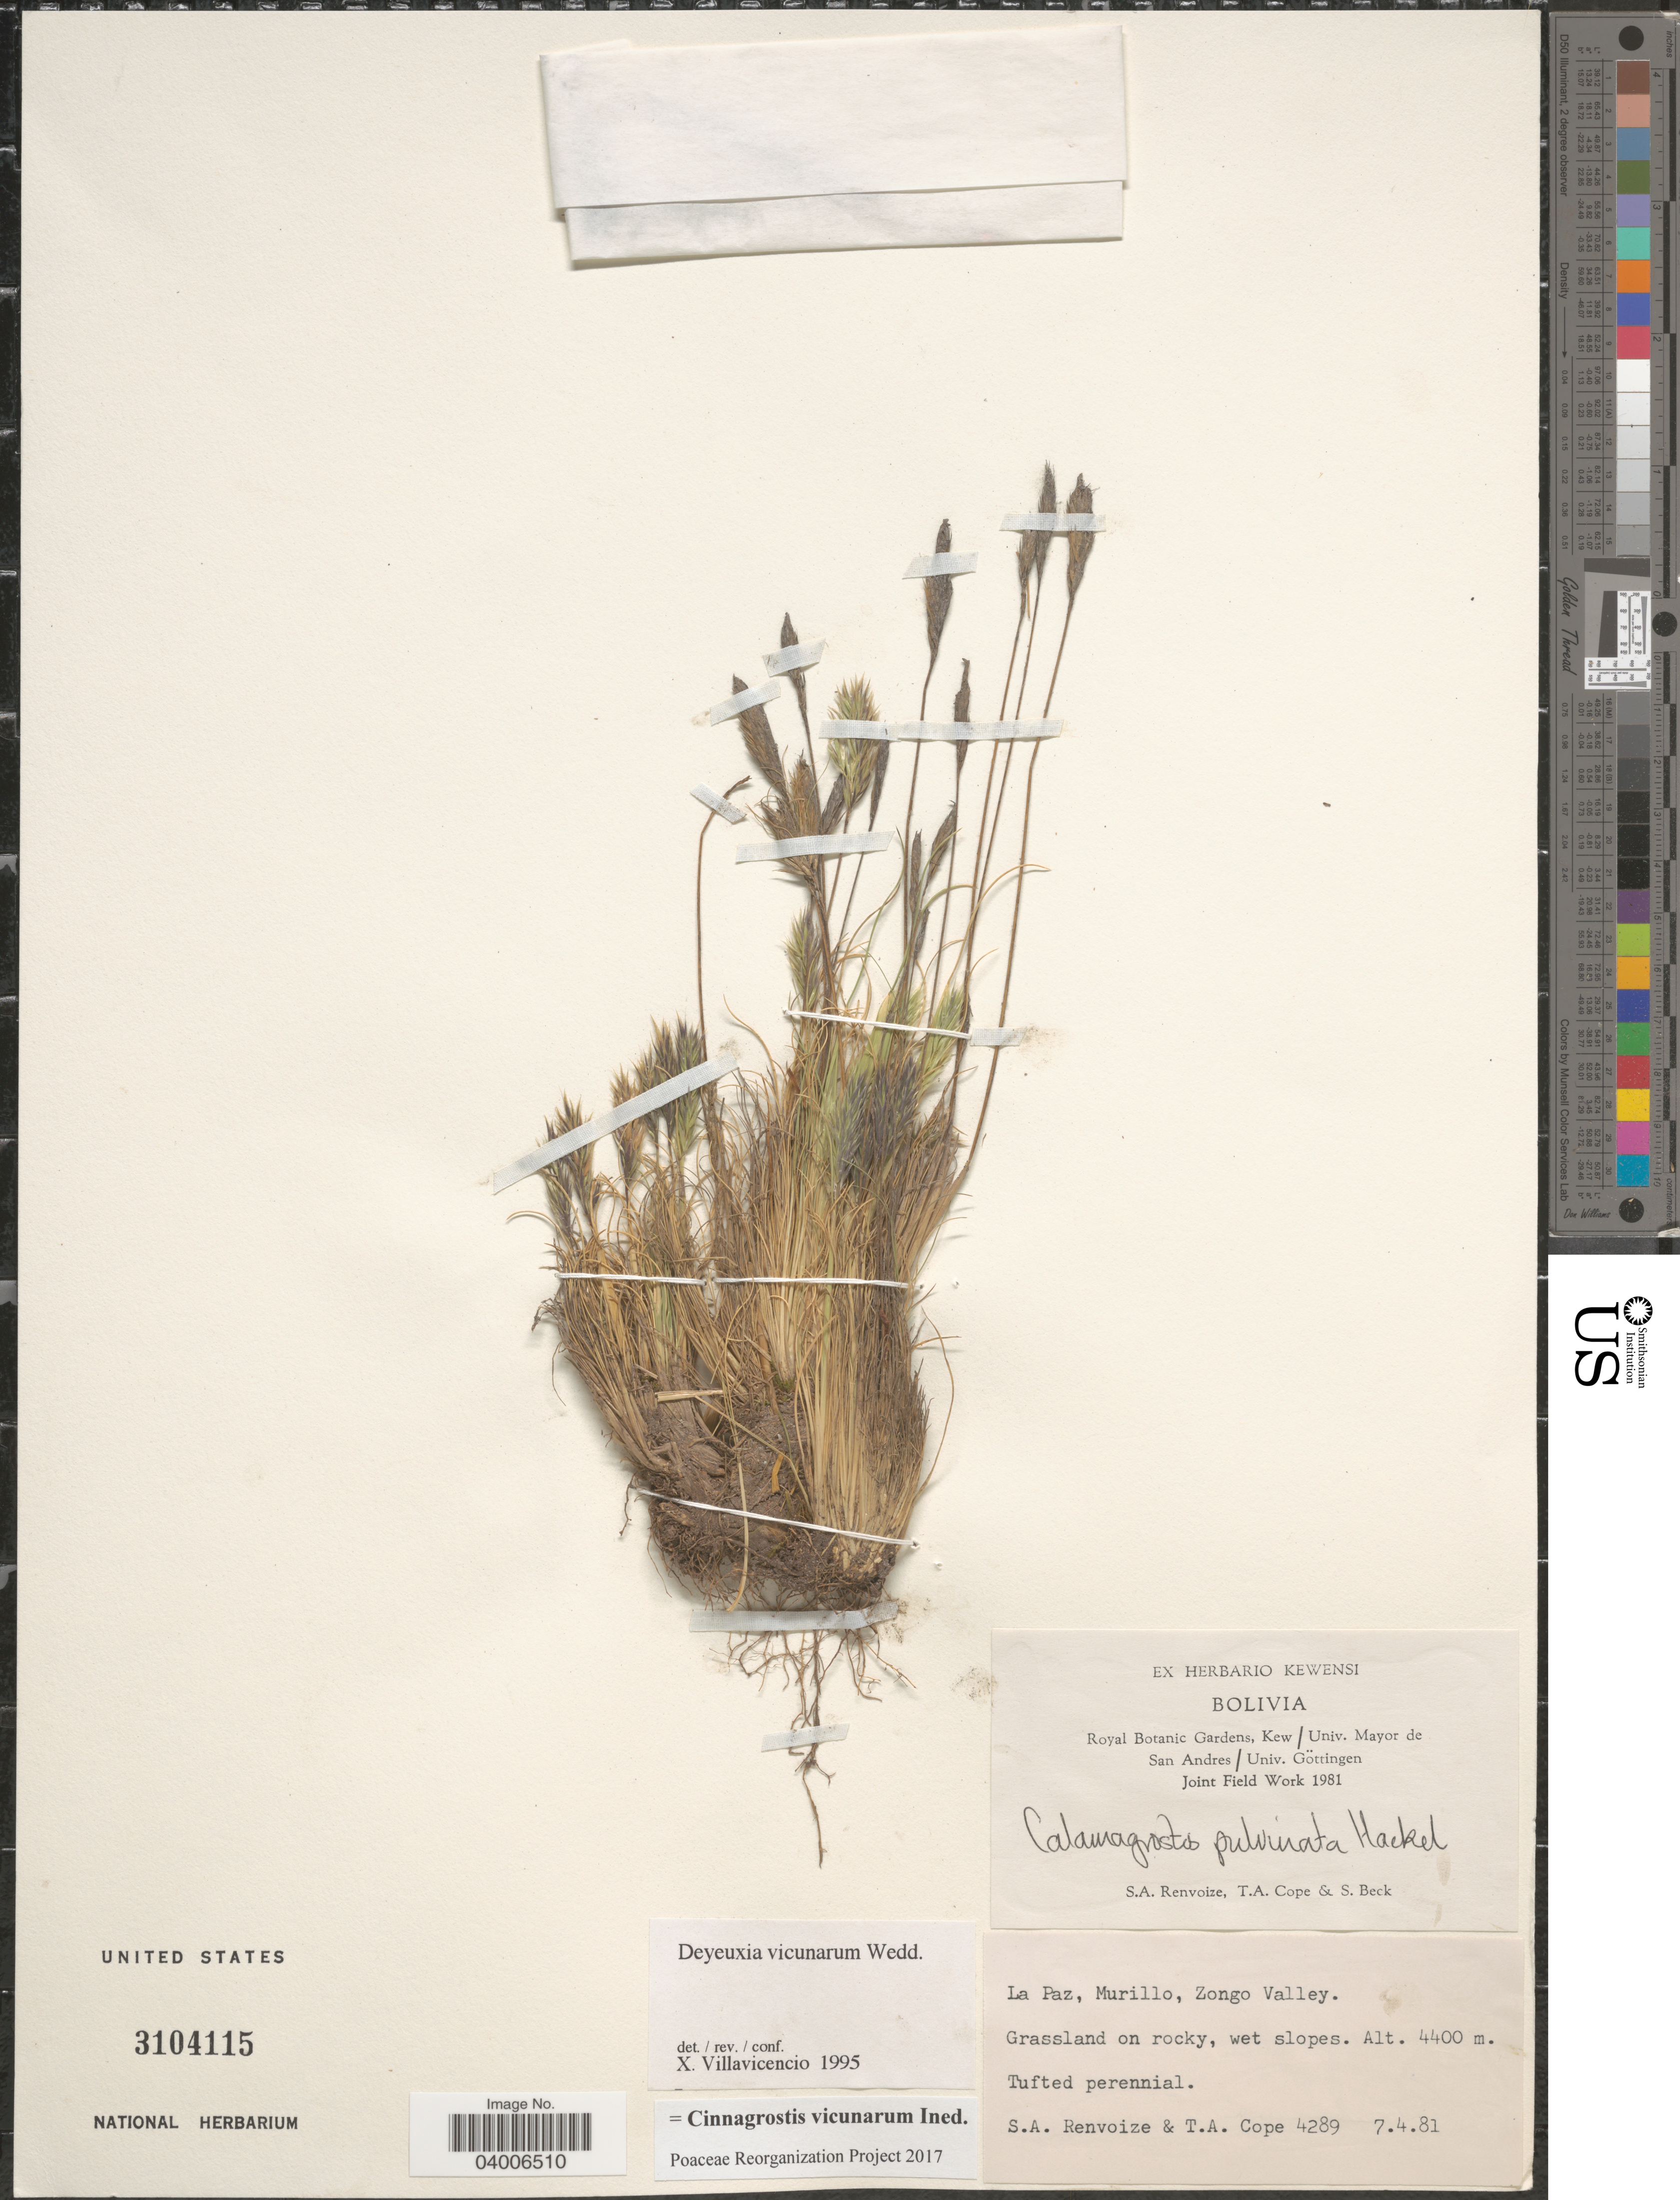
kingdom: Plantae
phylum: Tracheophyta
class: Liliopsida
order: Poales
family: Poaceae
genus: Cinnagrostis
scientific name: Cinnagrostis vicunarum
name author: (Wedd.) P.M. Peterson et al.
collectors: S. A. Renvoize, T. A. Cope & S. G. Beck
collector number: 4289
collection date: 1981-04-07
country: Bolivia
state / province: La Paz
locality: Murillo, Zongo Valley. Grassland on rocky, wet slopes.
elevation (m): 4400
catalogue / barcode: US 3104115